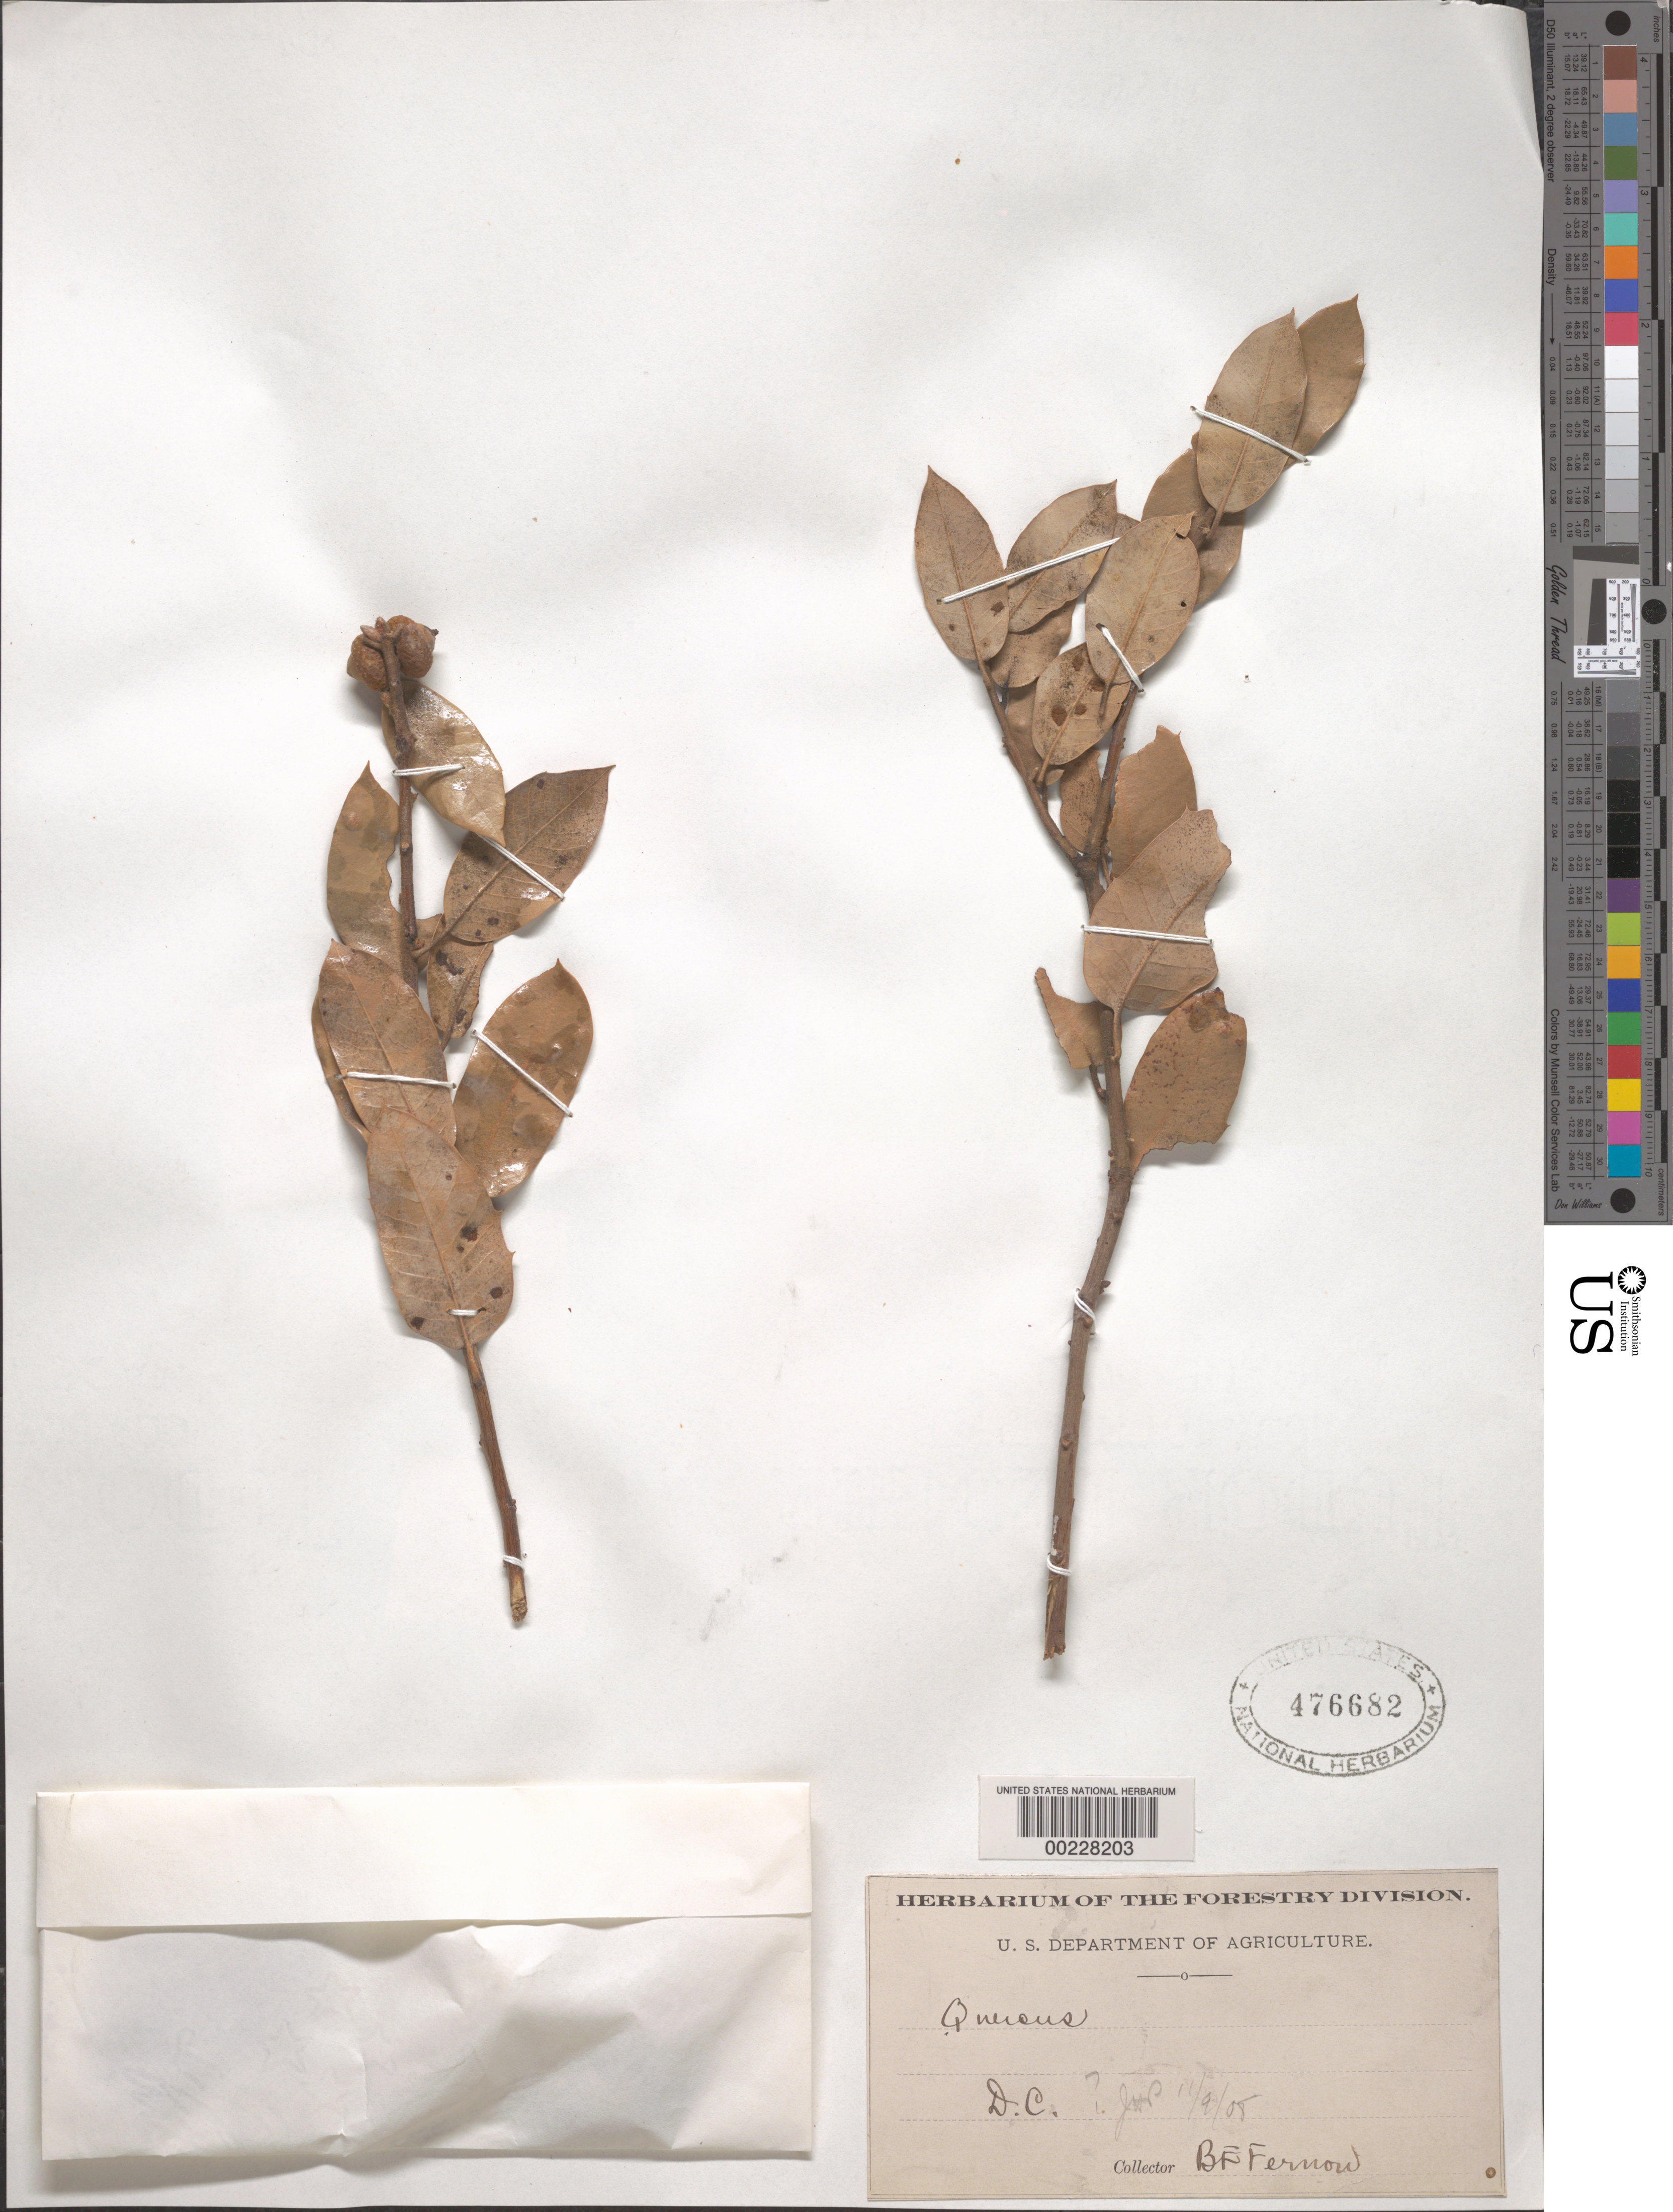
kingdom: Plantae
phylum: Tracheophyta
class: Magnoliopsida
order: Fagales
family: Fagaceae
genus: Quercus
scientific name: Quercus sp.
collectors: B. Fernow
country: United States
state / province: District of Columbia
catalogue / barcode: US 476682